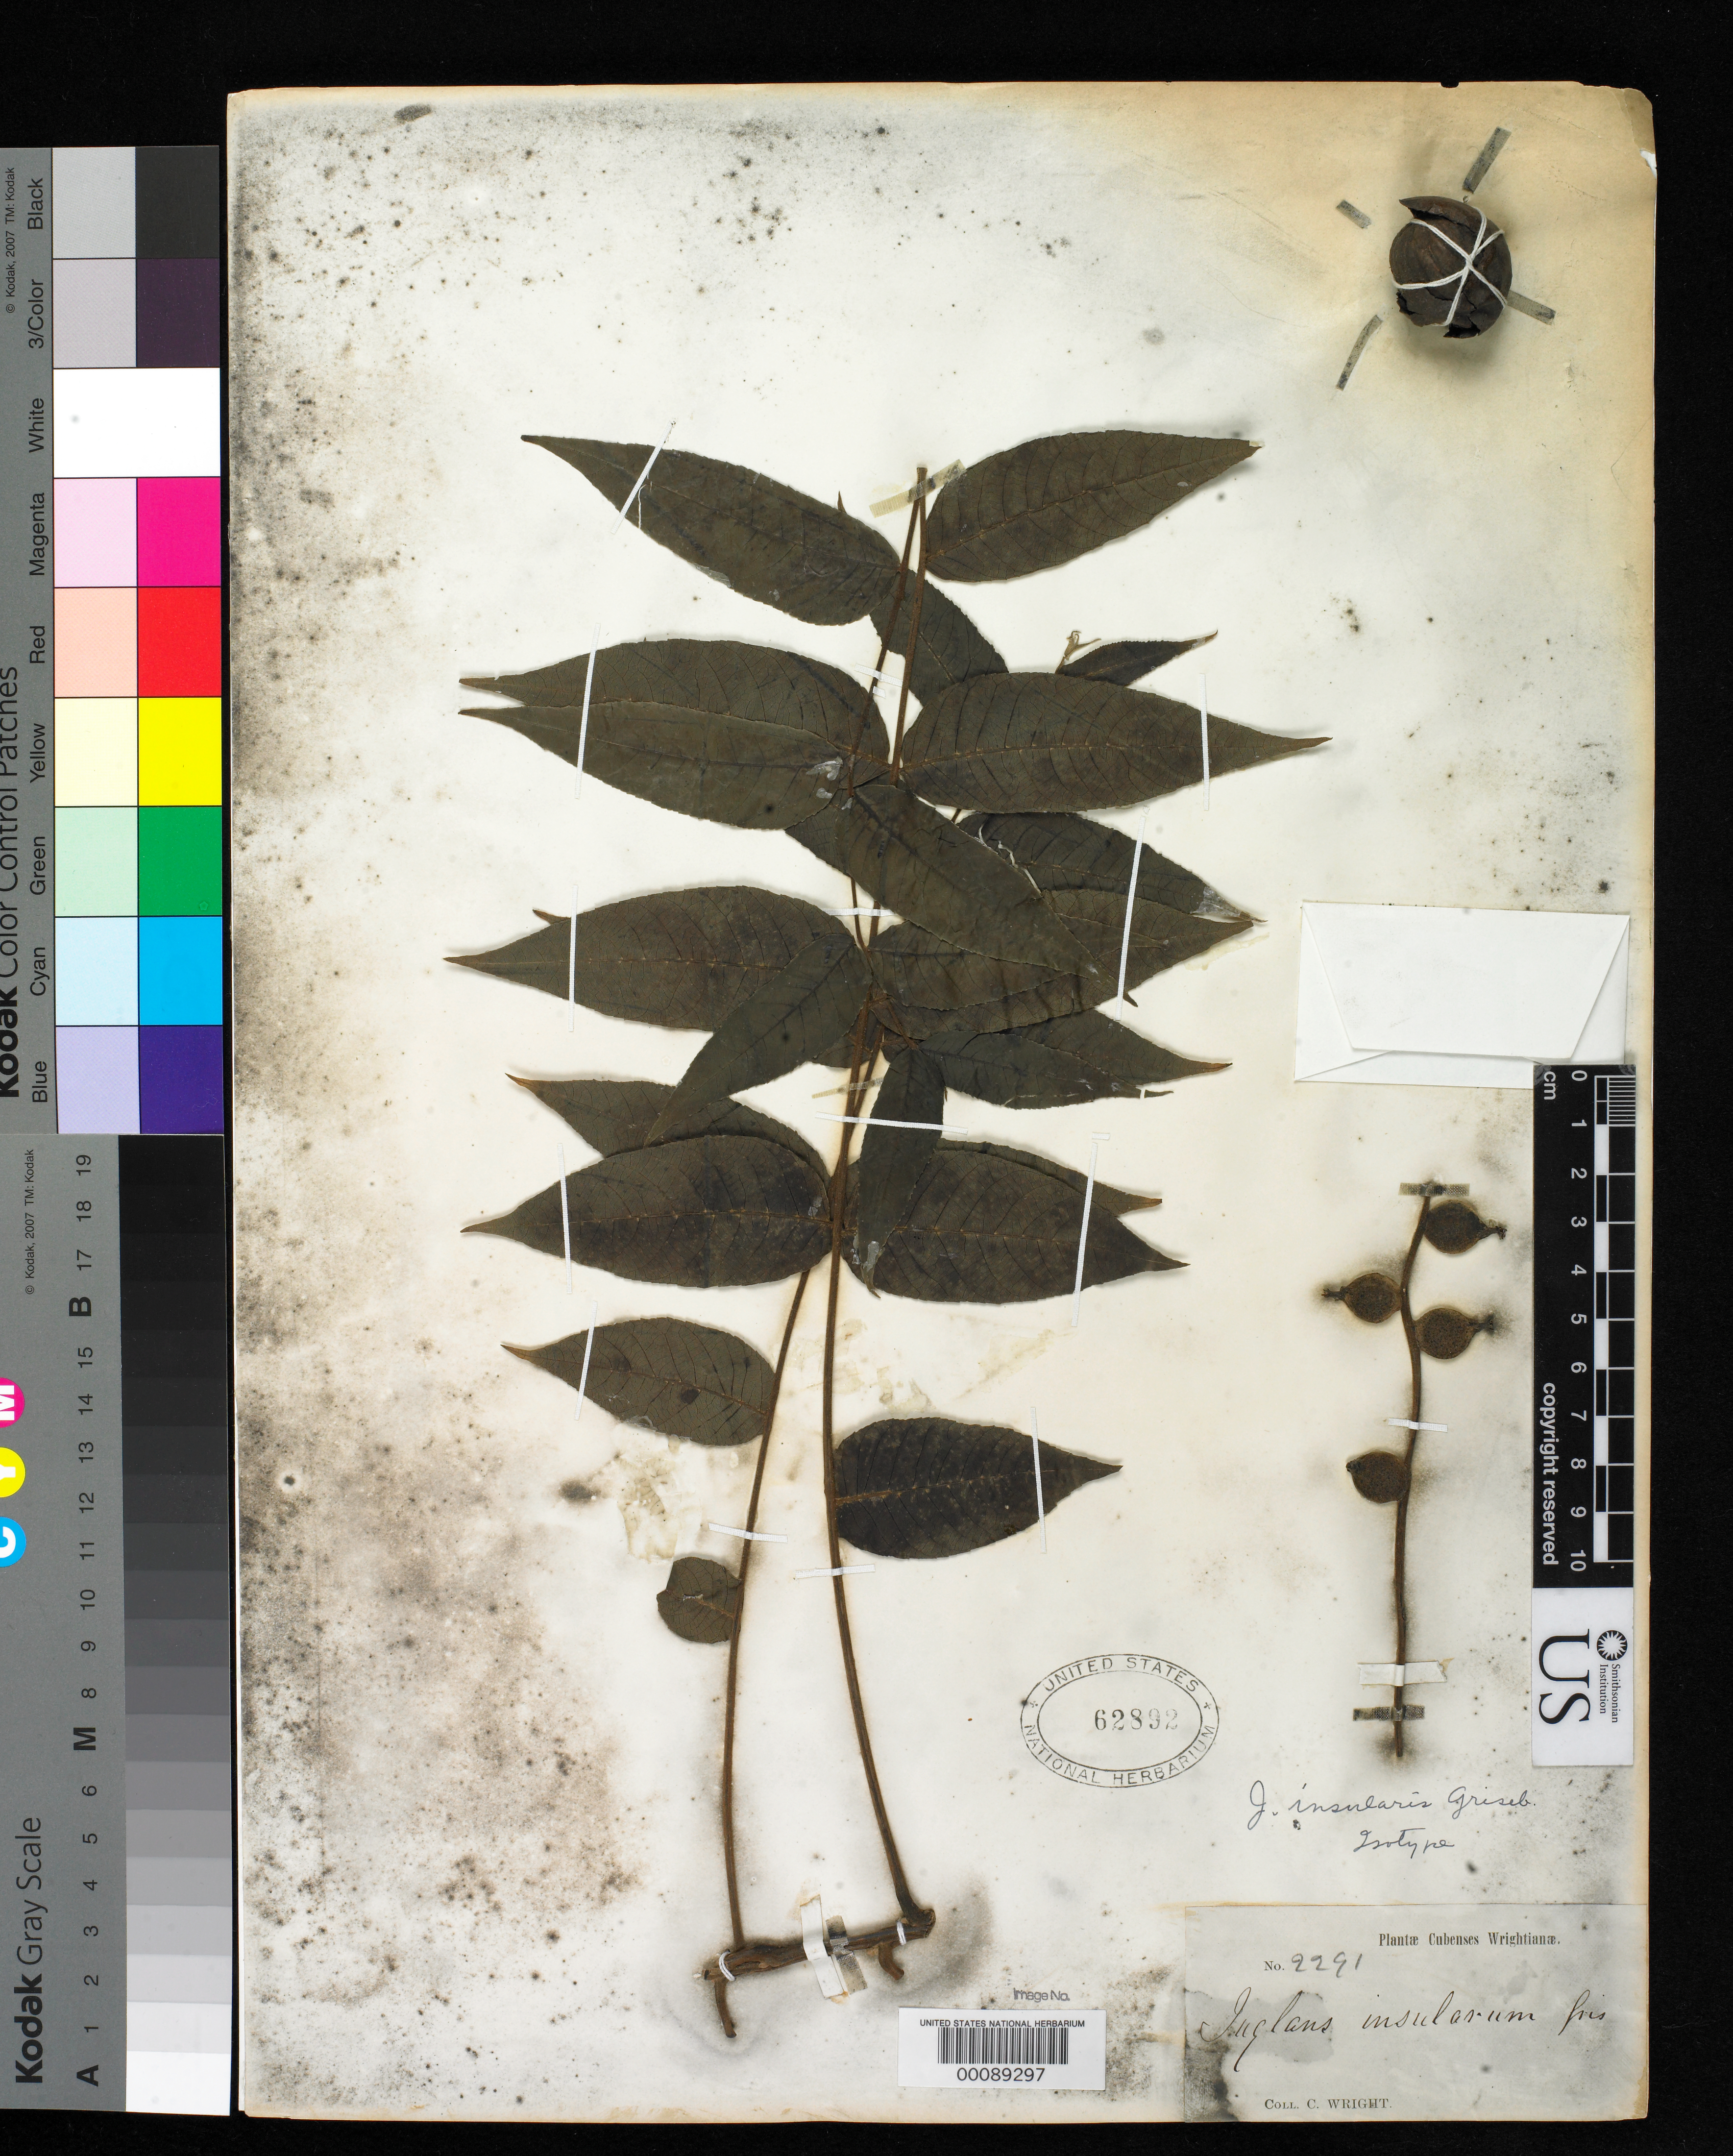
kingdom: Plantae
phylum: Tracheophyta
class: Magnoliopsida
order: Fagales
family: Juglandaceae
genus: Juglans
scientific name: Juglans insularis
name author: Griseb.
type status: Isotype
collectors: C. Wright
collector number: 2291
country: Cuba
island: Greater Antilles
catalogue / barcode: US 62892